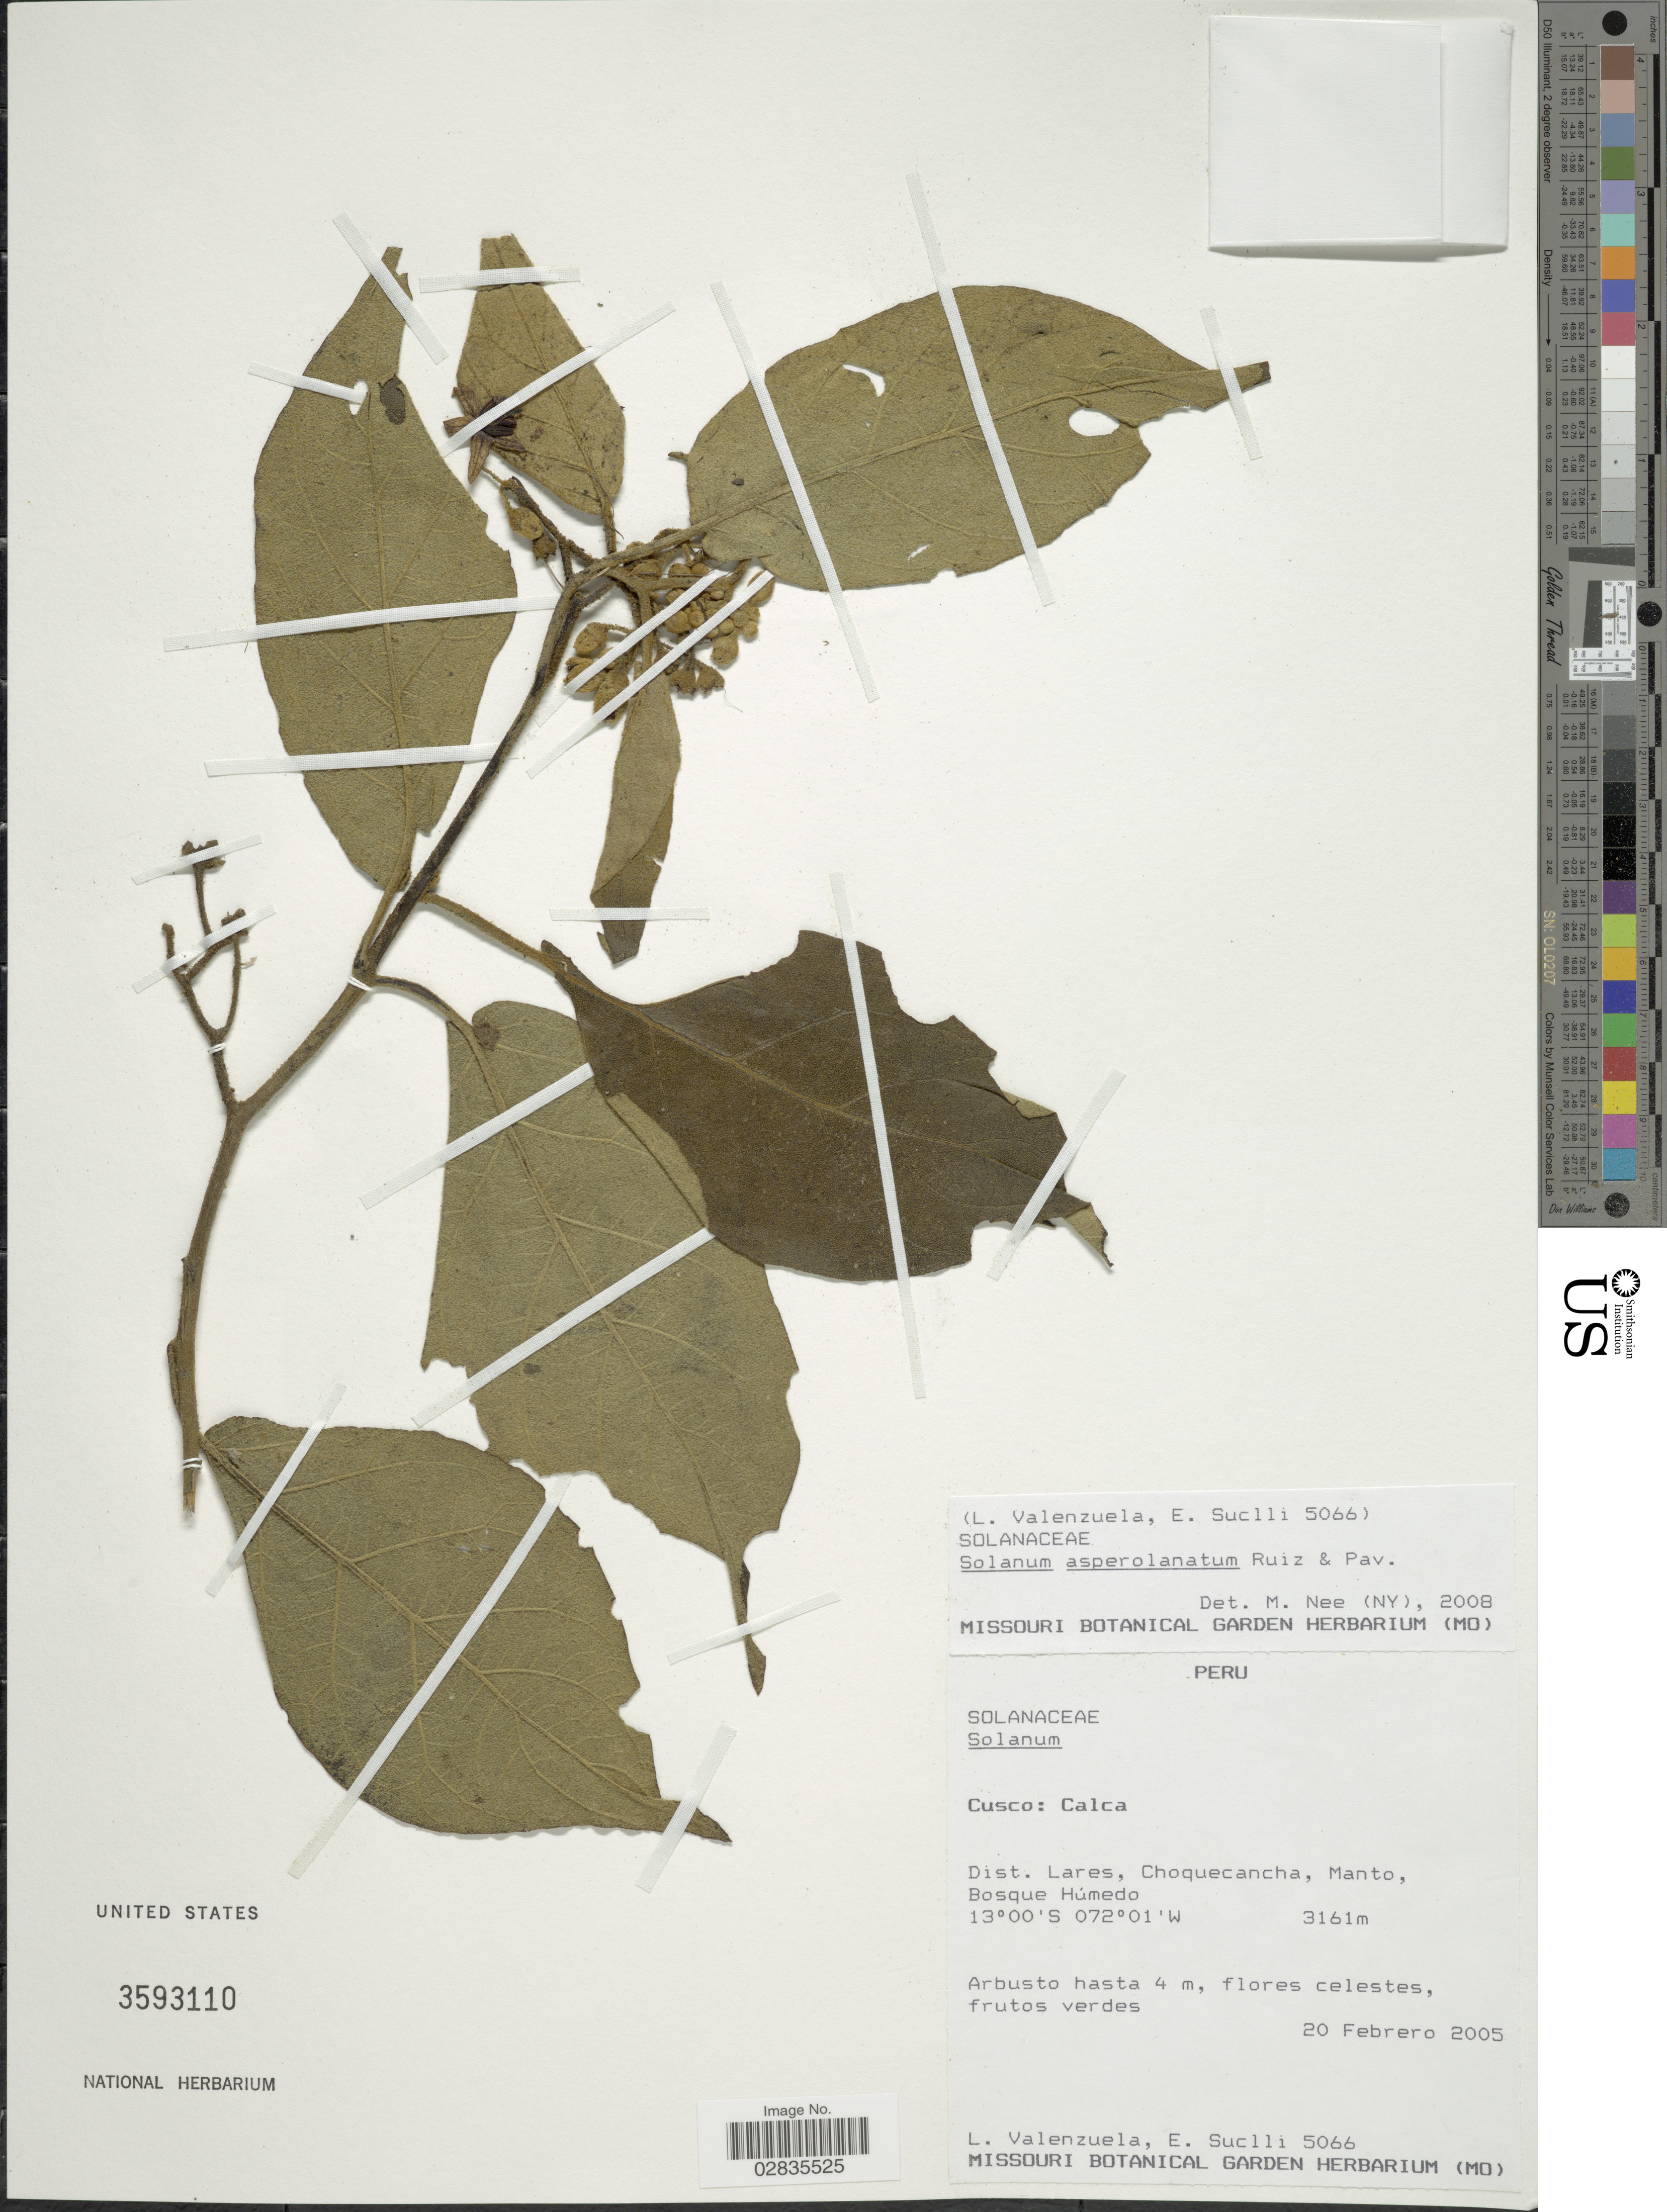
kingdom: Plantae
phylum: Tracheophyta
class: Magnoliopsida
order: Solanales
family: Solanaceae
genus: Solanum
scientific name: Solanum asperolanatum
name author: Ruiz & Pav.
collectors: L. Valenzuela & E. Suclli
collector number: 5066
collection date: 2005-02-20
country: Peru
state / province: Cusco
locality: Calca, Dist. Lares, Choquecancha, Manto.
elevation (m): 3161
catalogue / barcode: US 3593110